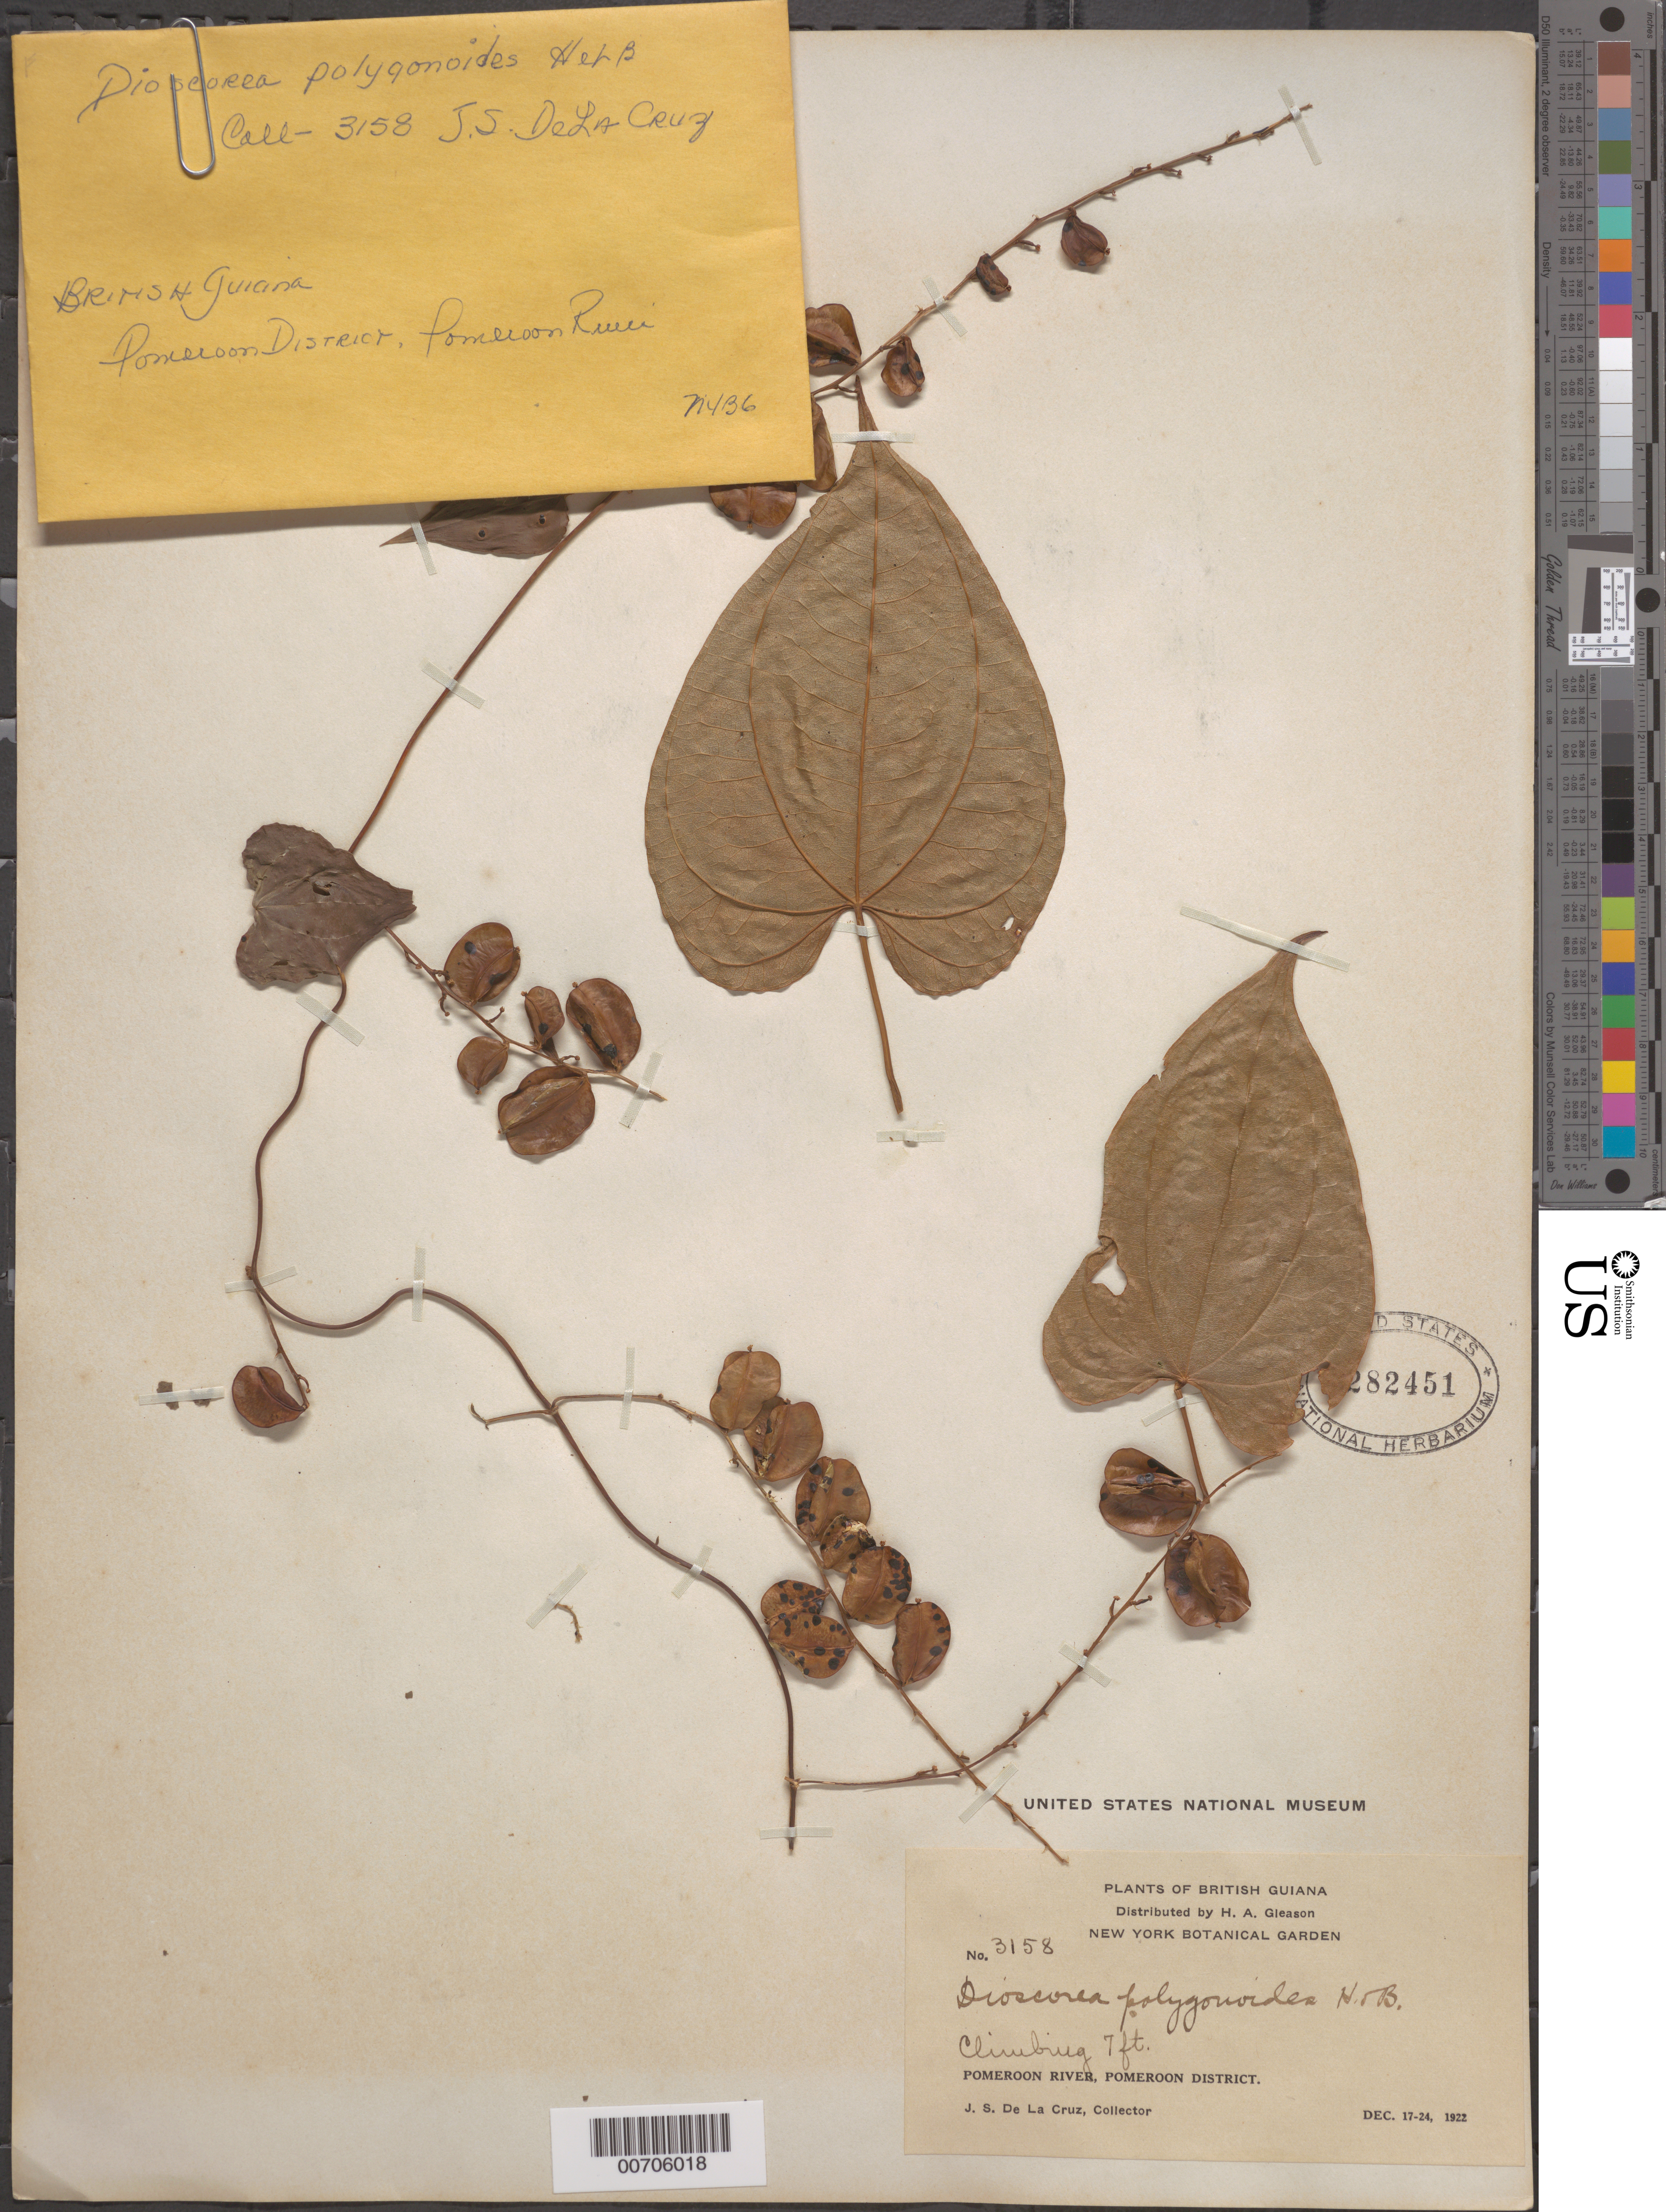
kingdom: Plantae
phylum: Tracheophyta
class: Liliopsida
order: Dioscoreales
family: Dioscoreaceae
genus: Dioscorea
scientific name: Dioscorea polygonoides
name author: Humb. & Bonpl. ex Willd.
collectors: J. S. de la Cruz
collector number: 3158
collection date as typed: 17-Dec-22 to 24-Dec-22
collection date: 1922-12-17/1922-12-24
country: Guyana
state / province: Pomeroon-Supenaam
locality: Pomeroon R.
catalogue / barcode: US 1282451